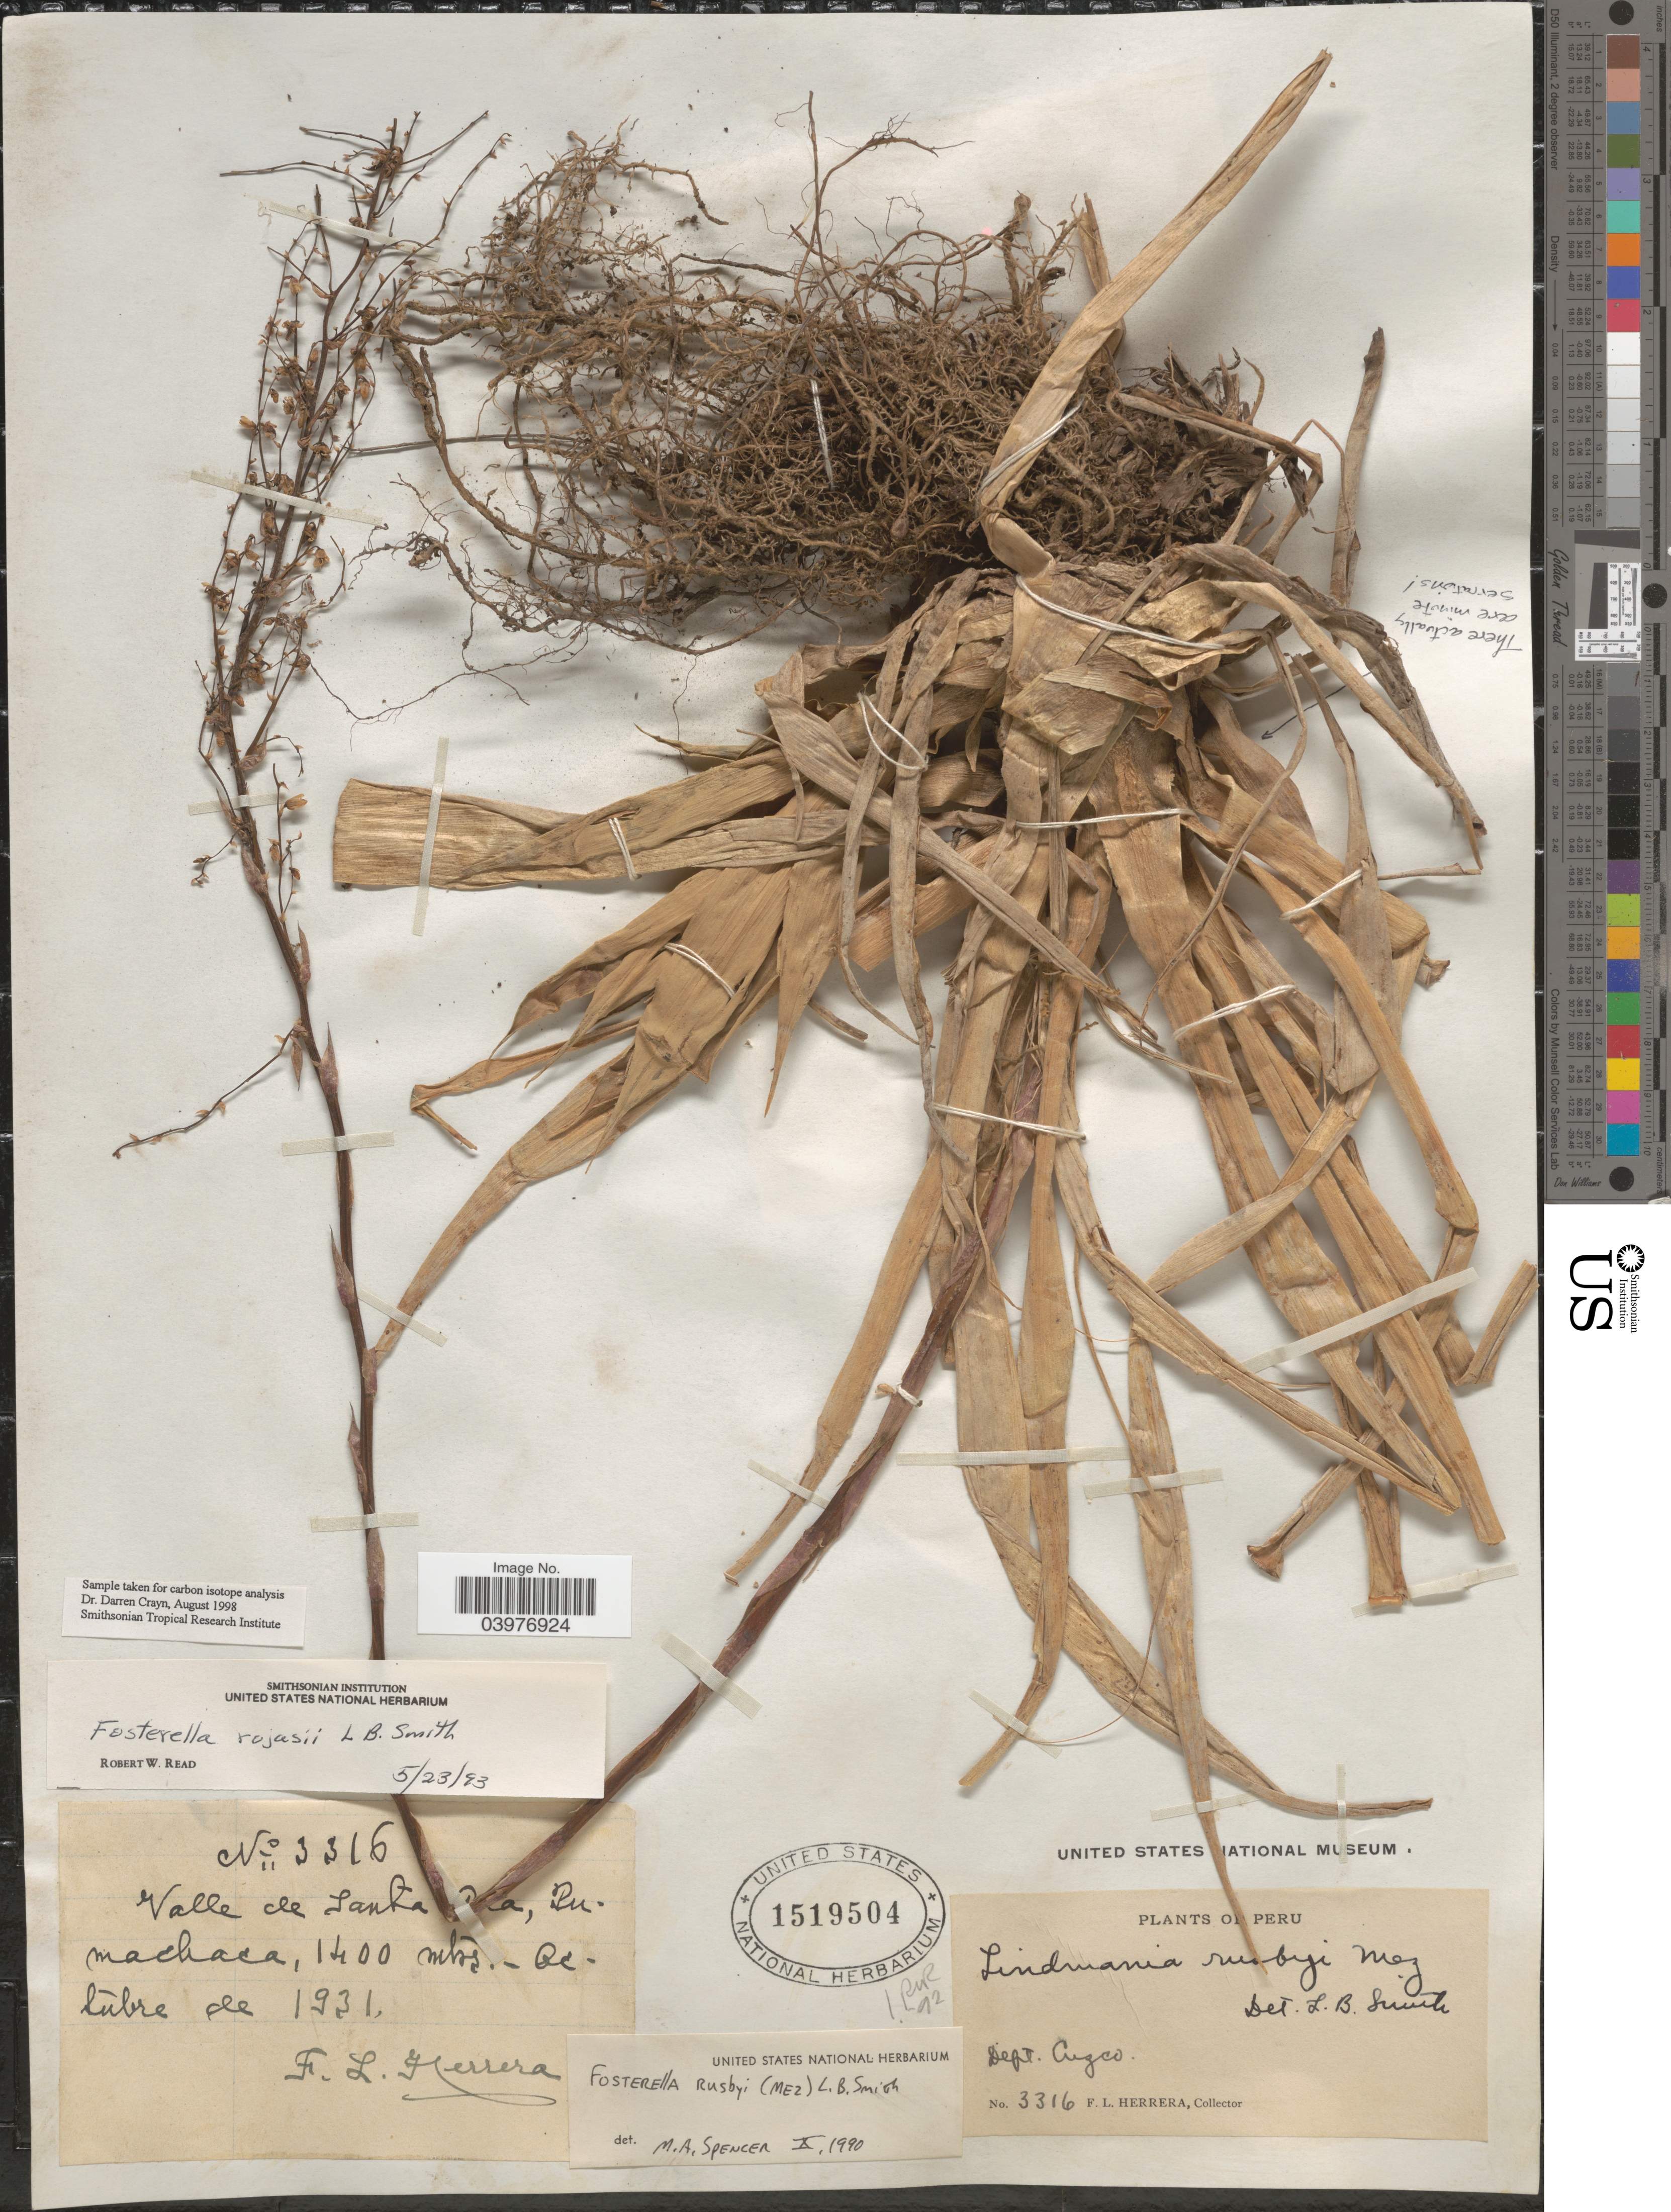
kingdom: Plantae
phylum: Tracheophyta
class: Liliopsida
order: Poales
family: Bromeliaceae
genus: Fosterella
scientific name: Fosterella rojasii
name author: L.B. Sm.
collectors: F. L. Herrera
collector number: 3316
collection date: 1931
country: Peru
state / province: Cusco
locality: Valle de Santa Ana, Pumachaca, Dept. Cuzco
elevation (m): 1400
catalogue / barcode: US 1519504